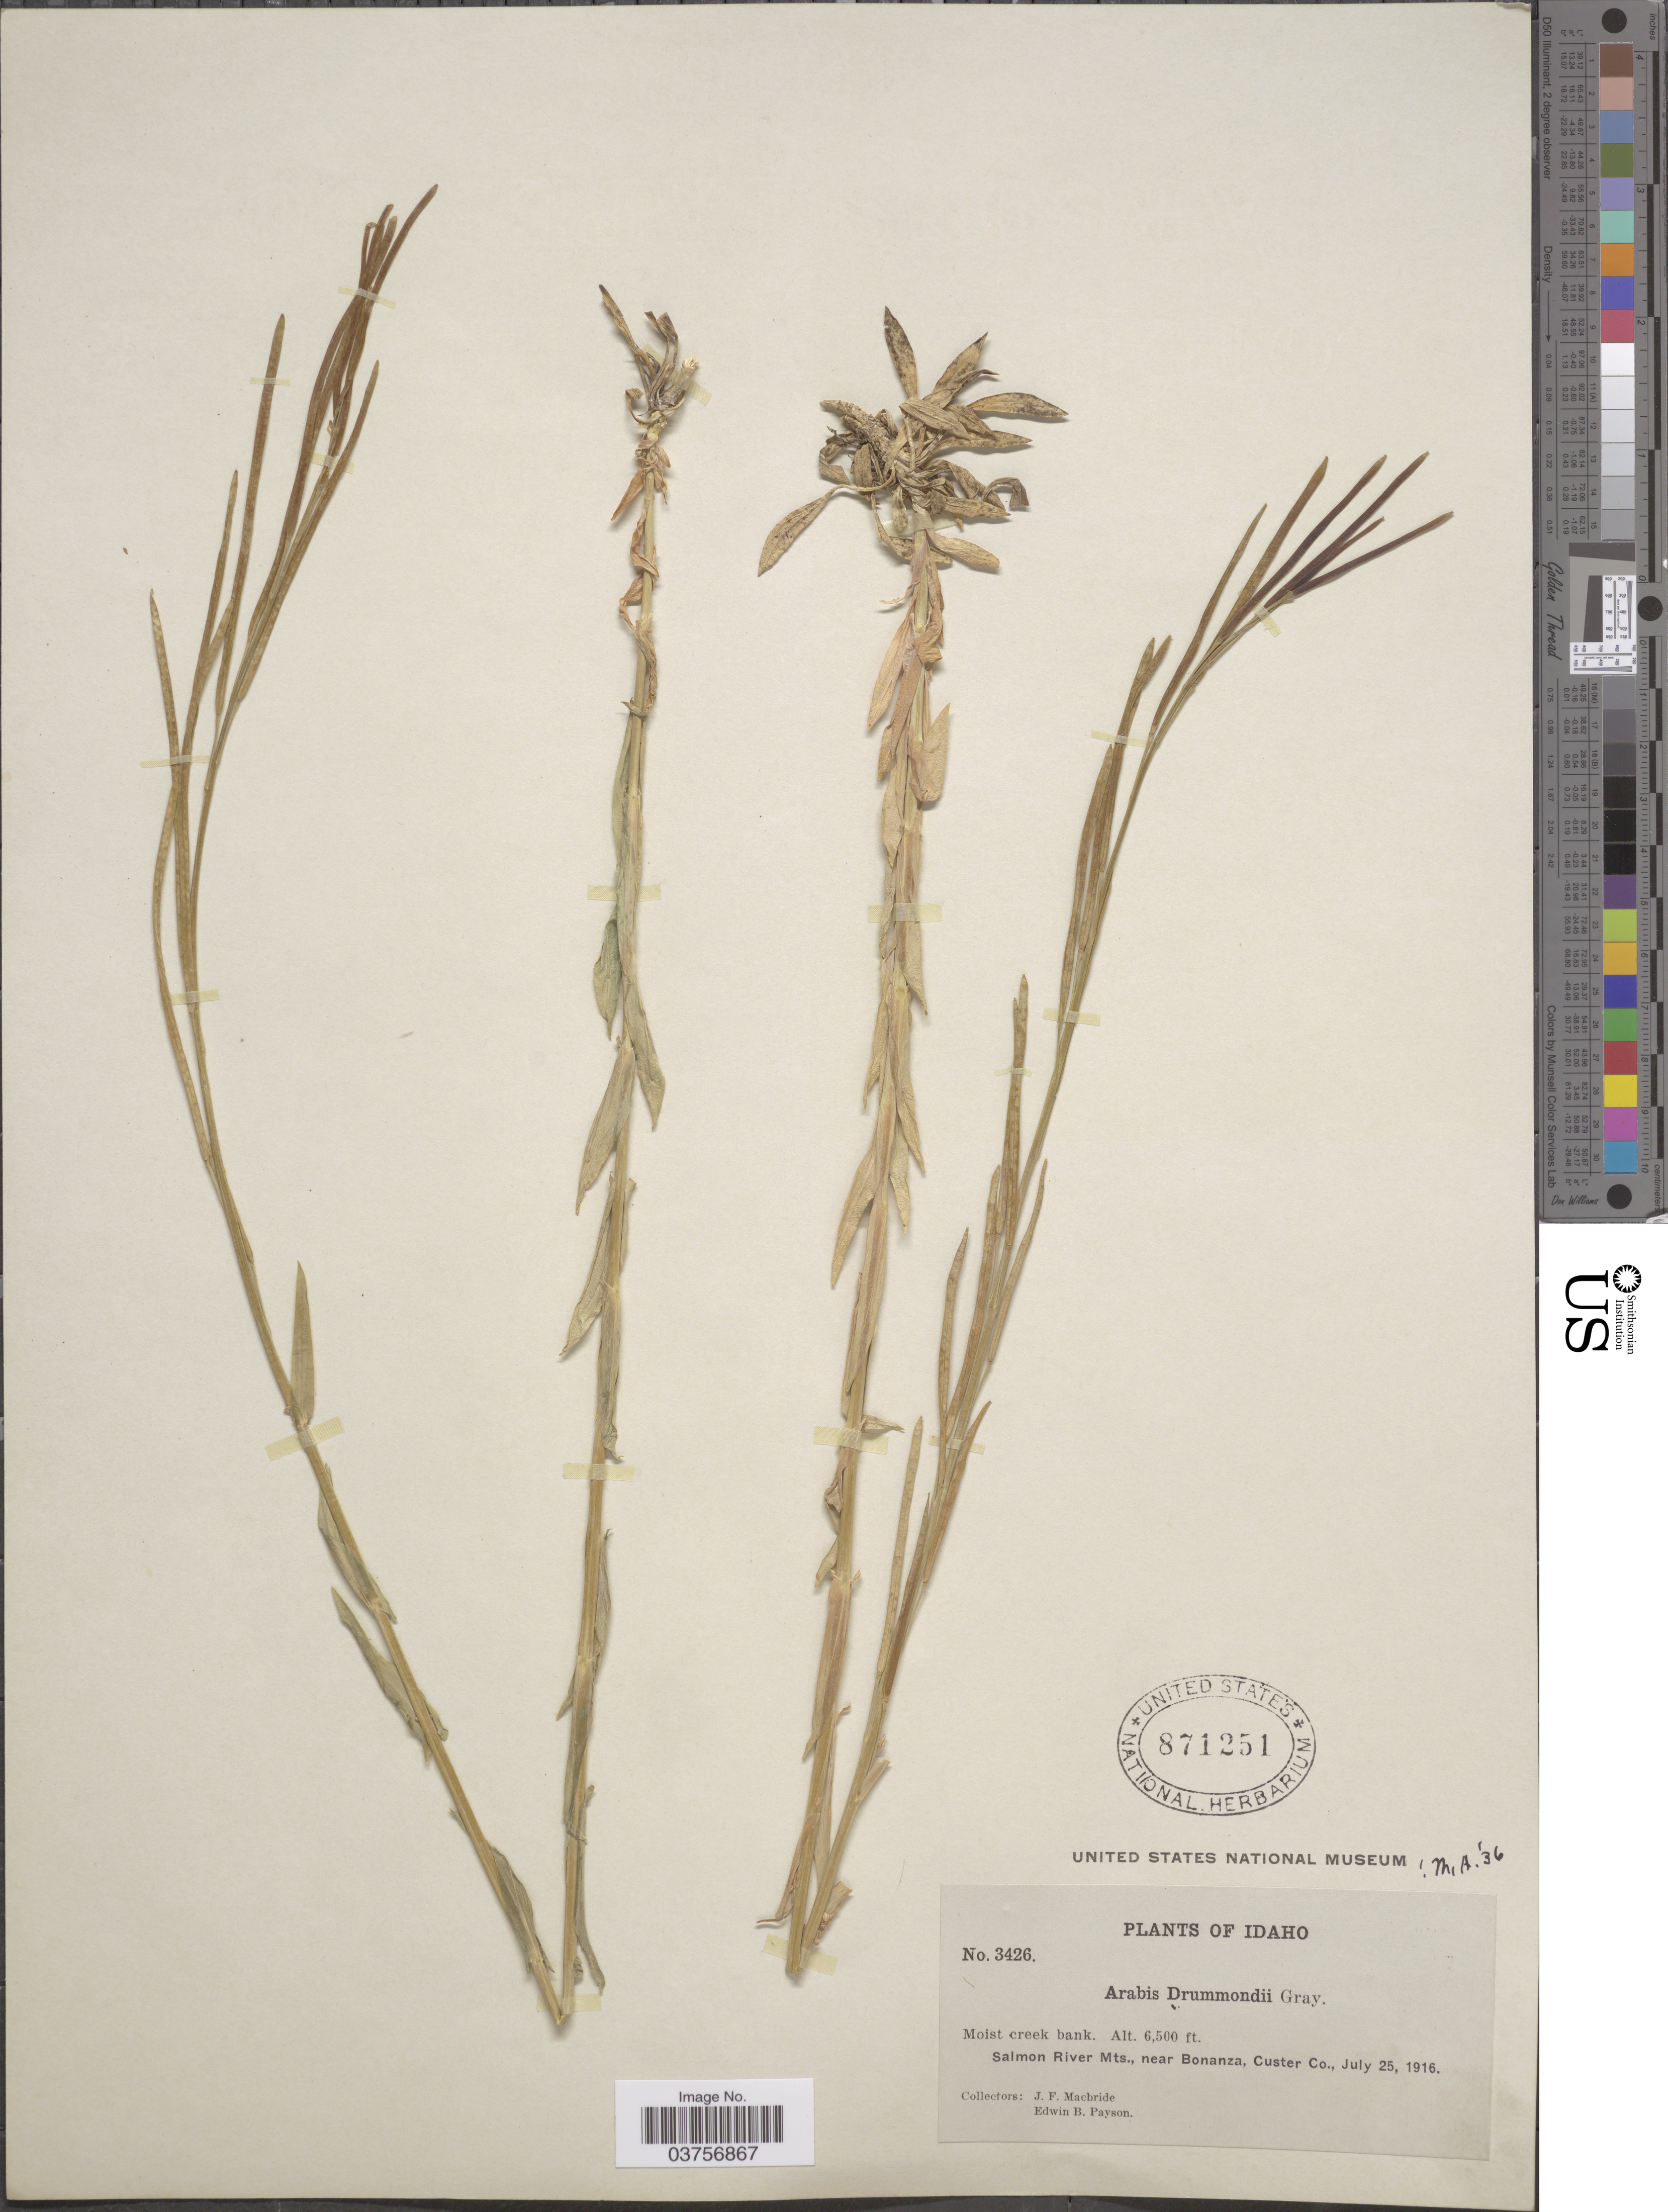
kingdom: Plantae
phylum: Tracheophyta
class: Magnoliopsida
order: Brassicales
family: Brassicaceae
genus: Arabis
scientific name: Arabis drummondii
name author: A. Gray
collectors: J. F. Macbride & E. B. Payson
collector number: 3426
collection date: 1916-07-25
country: United States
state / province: Idaho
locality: Moist creek bank. Salmon River Mts., near Bonanza, Custer Co.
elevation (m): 1981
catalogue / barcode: US 871251